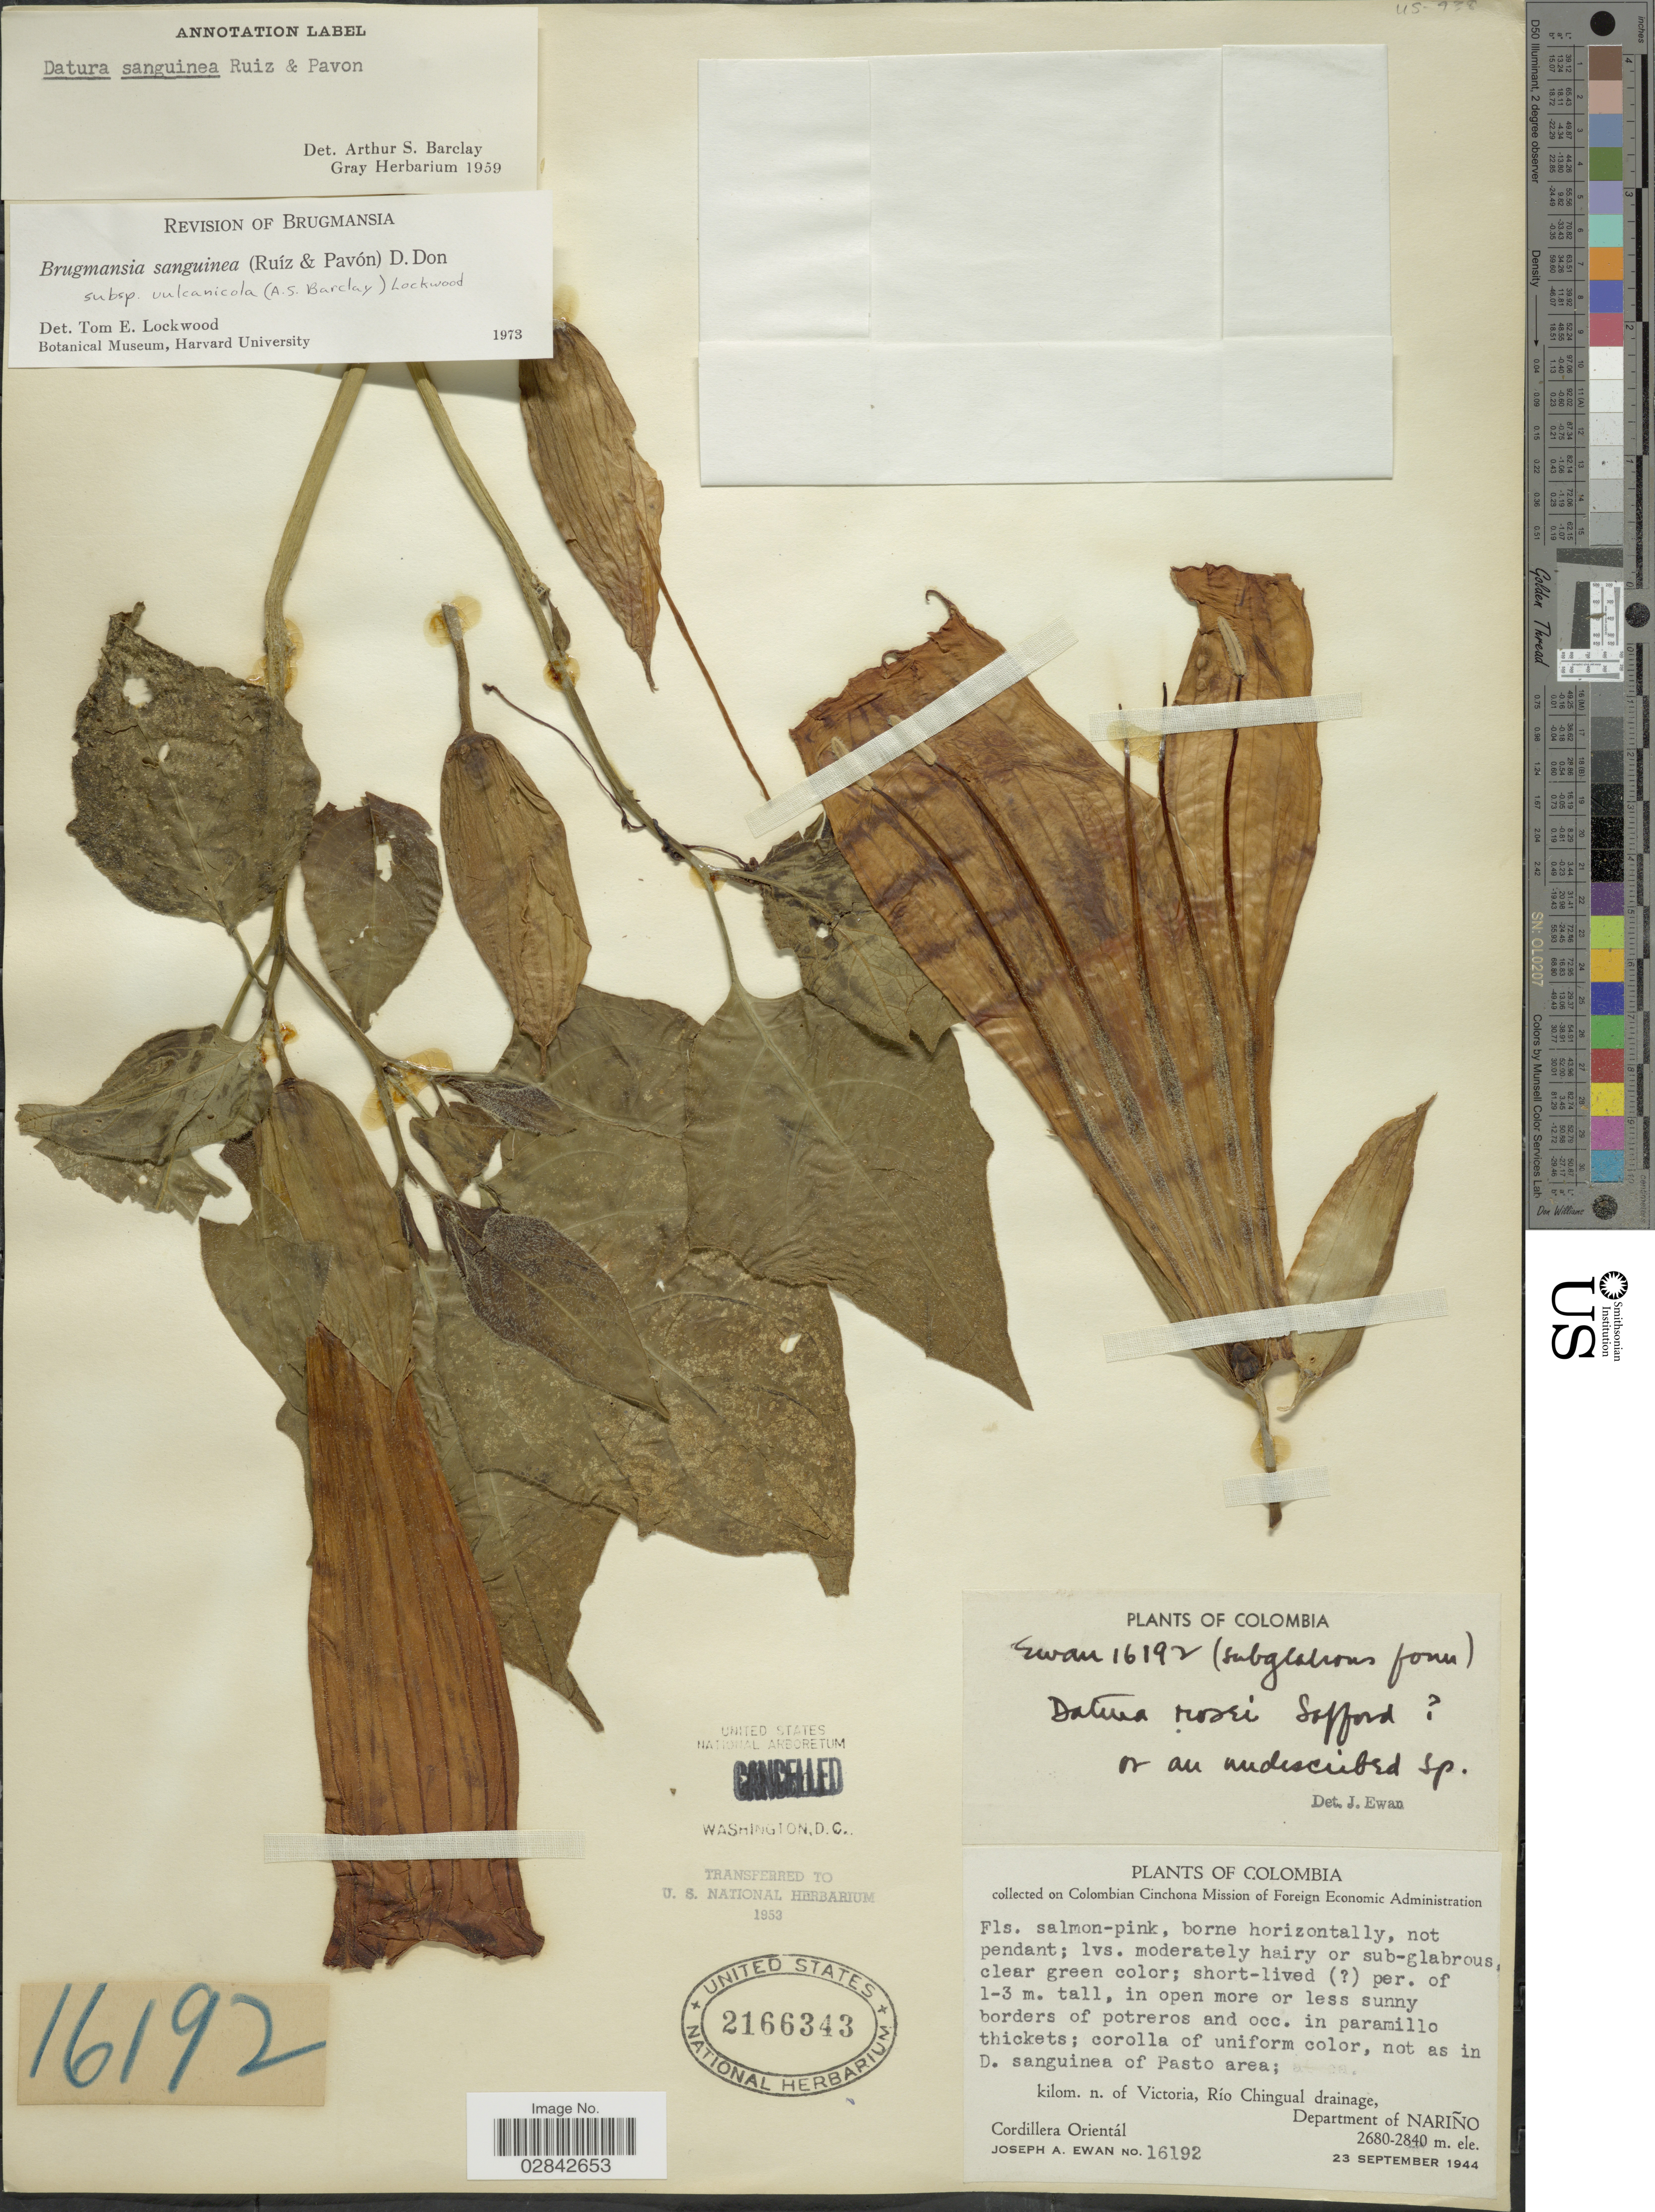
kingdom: Plantae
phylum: Tracheophyta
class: Magnoliopsida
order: Solanales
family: Solanaceae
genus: Brugmansia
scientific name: Brugmansia vulcanicola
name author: (A.S. Barclay) R.E. Schult.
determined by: (US) Smithsonian Institution - National Museum of Natural History - Department of Botany (UNITED STATES)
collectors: J. A. Ewan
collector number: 16192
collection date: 1944-09-23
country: Colombia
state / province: Nariño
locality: Pasto area; kilom. n. of Victoria, Río Chingual drainage, Department of Nariño. Cordillera Orientál.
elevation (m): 2680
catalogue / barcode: US 2166343